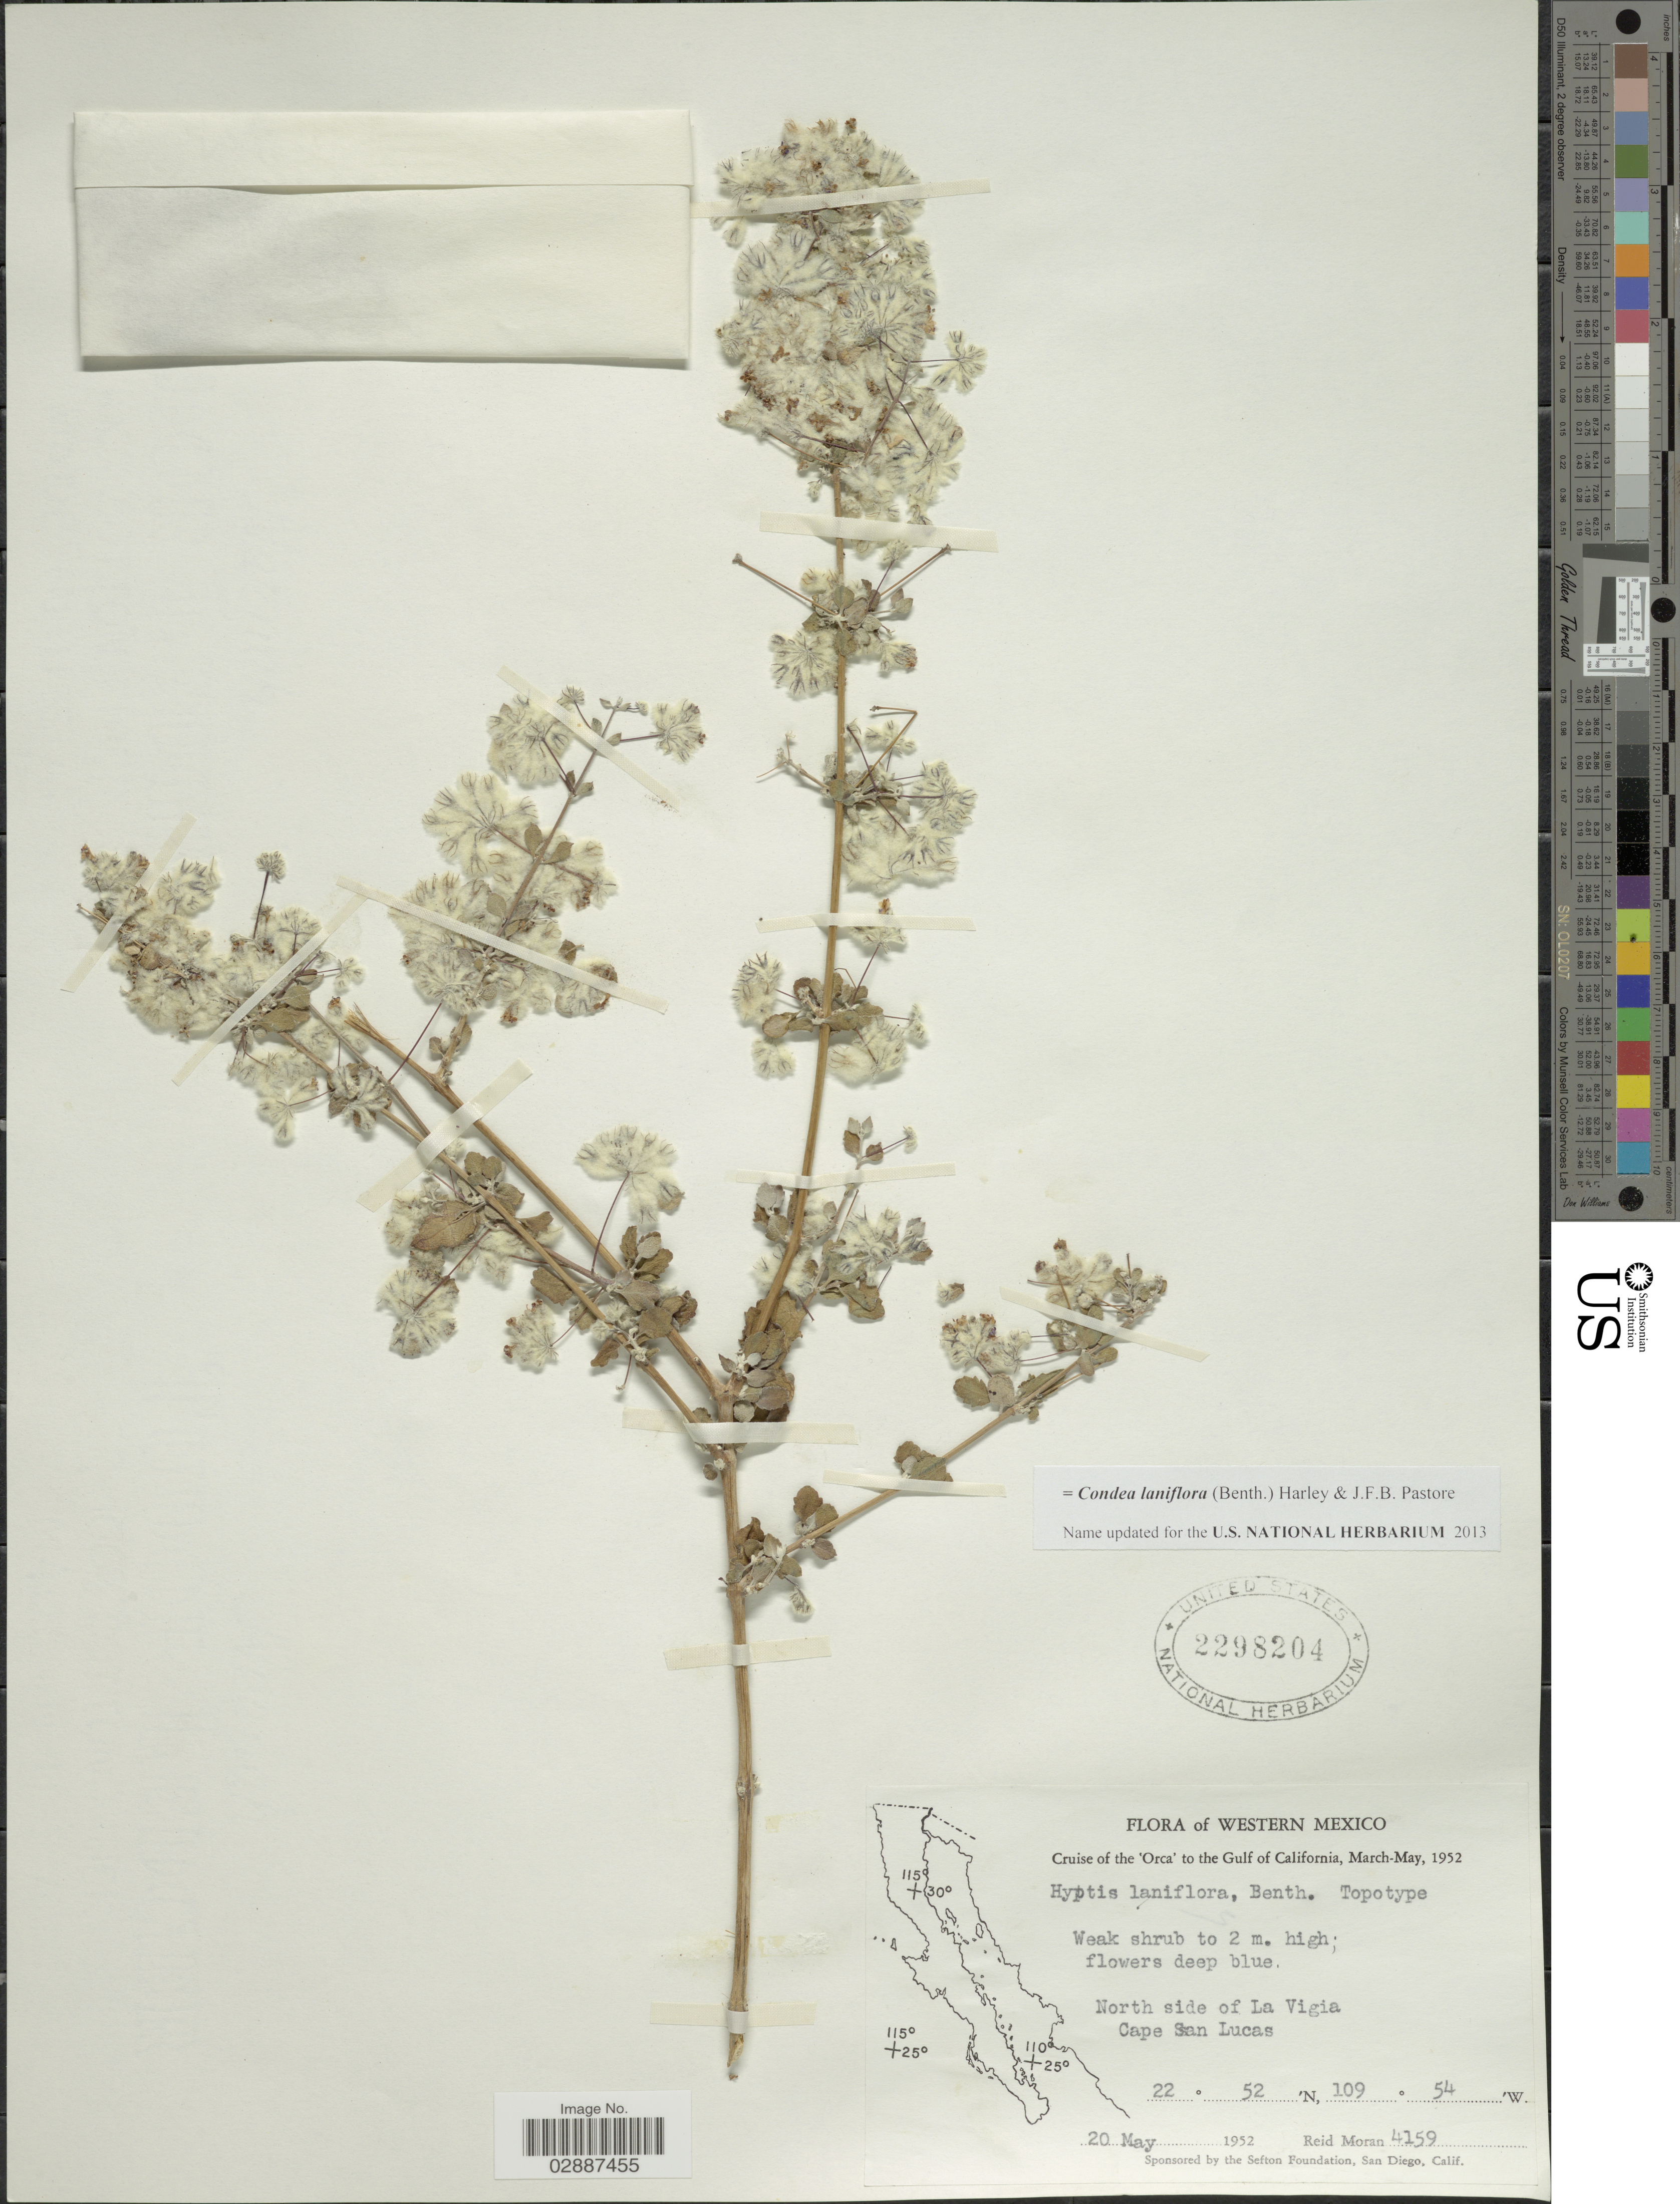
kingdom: Plantae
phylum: Tracheophyta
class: Magnoliopsida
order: Lamiales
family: Lamiaceae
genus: Condea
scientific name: Condea laniflora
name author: (Benth.) Harley & J.F.B. Pastore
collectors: R. Moran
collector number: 4159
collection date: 1952-05-20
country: Mexico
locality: Western Mexico. Cruise of the 'Orca' to the Gulf of California. North side of La Vigia, Cape San Lucas.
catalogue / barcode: US 2298204